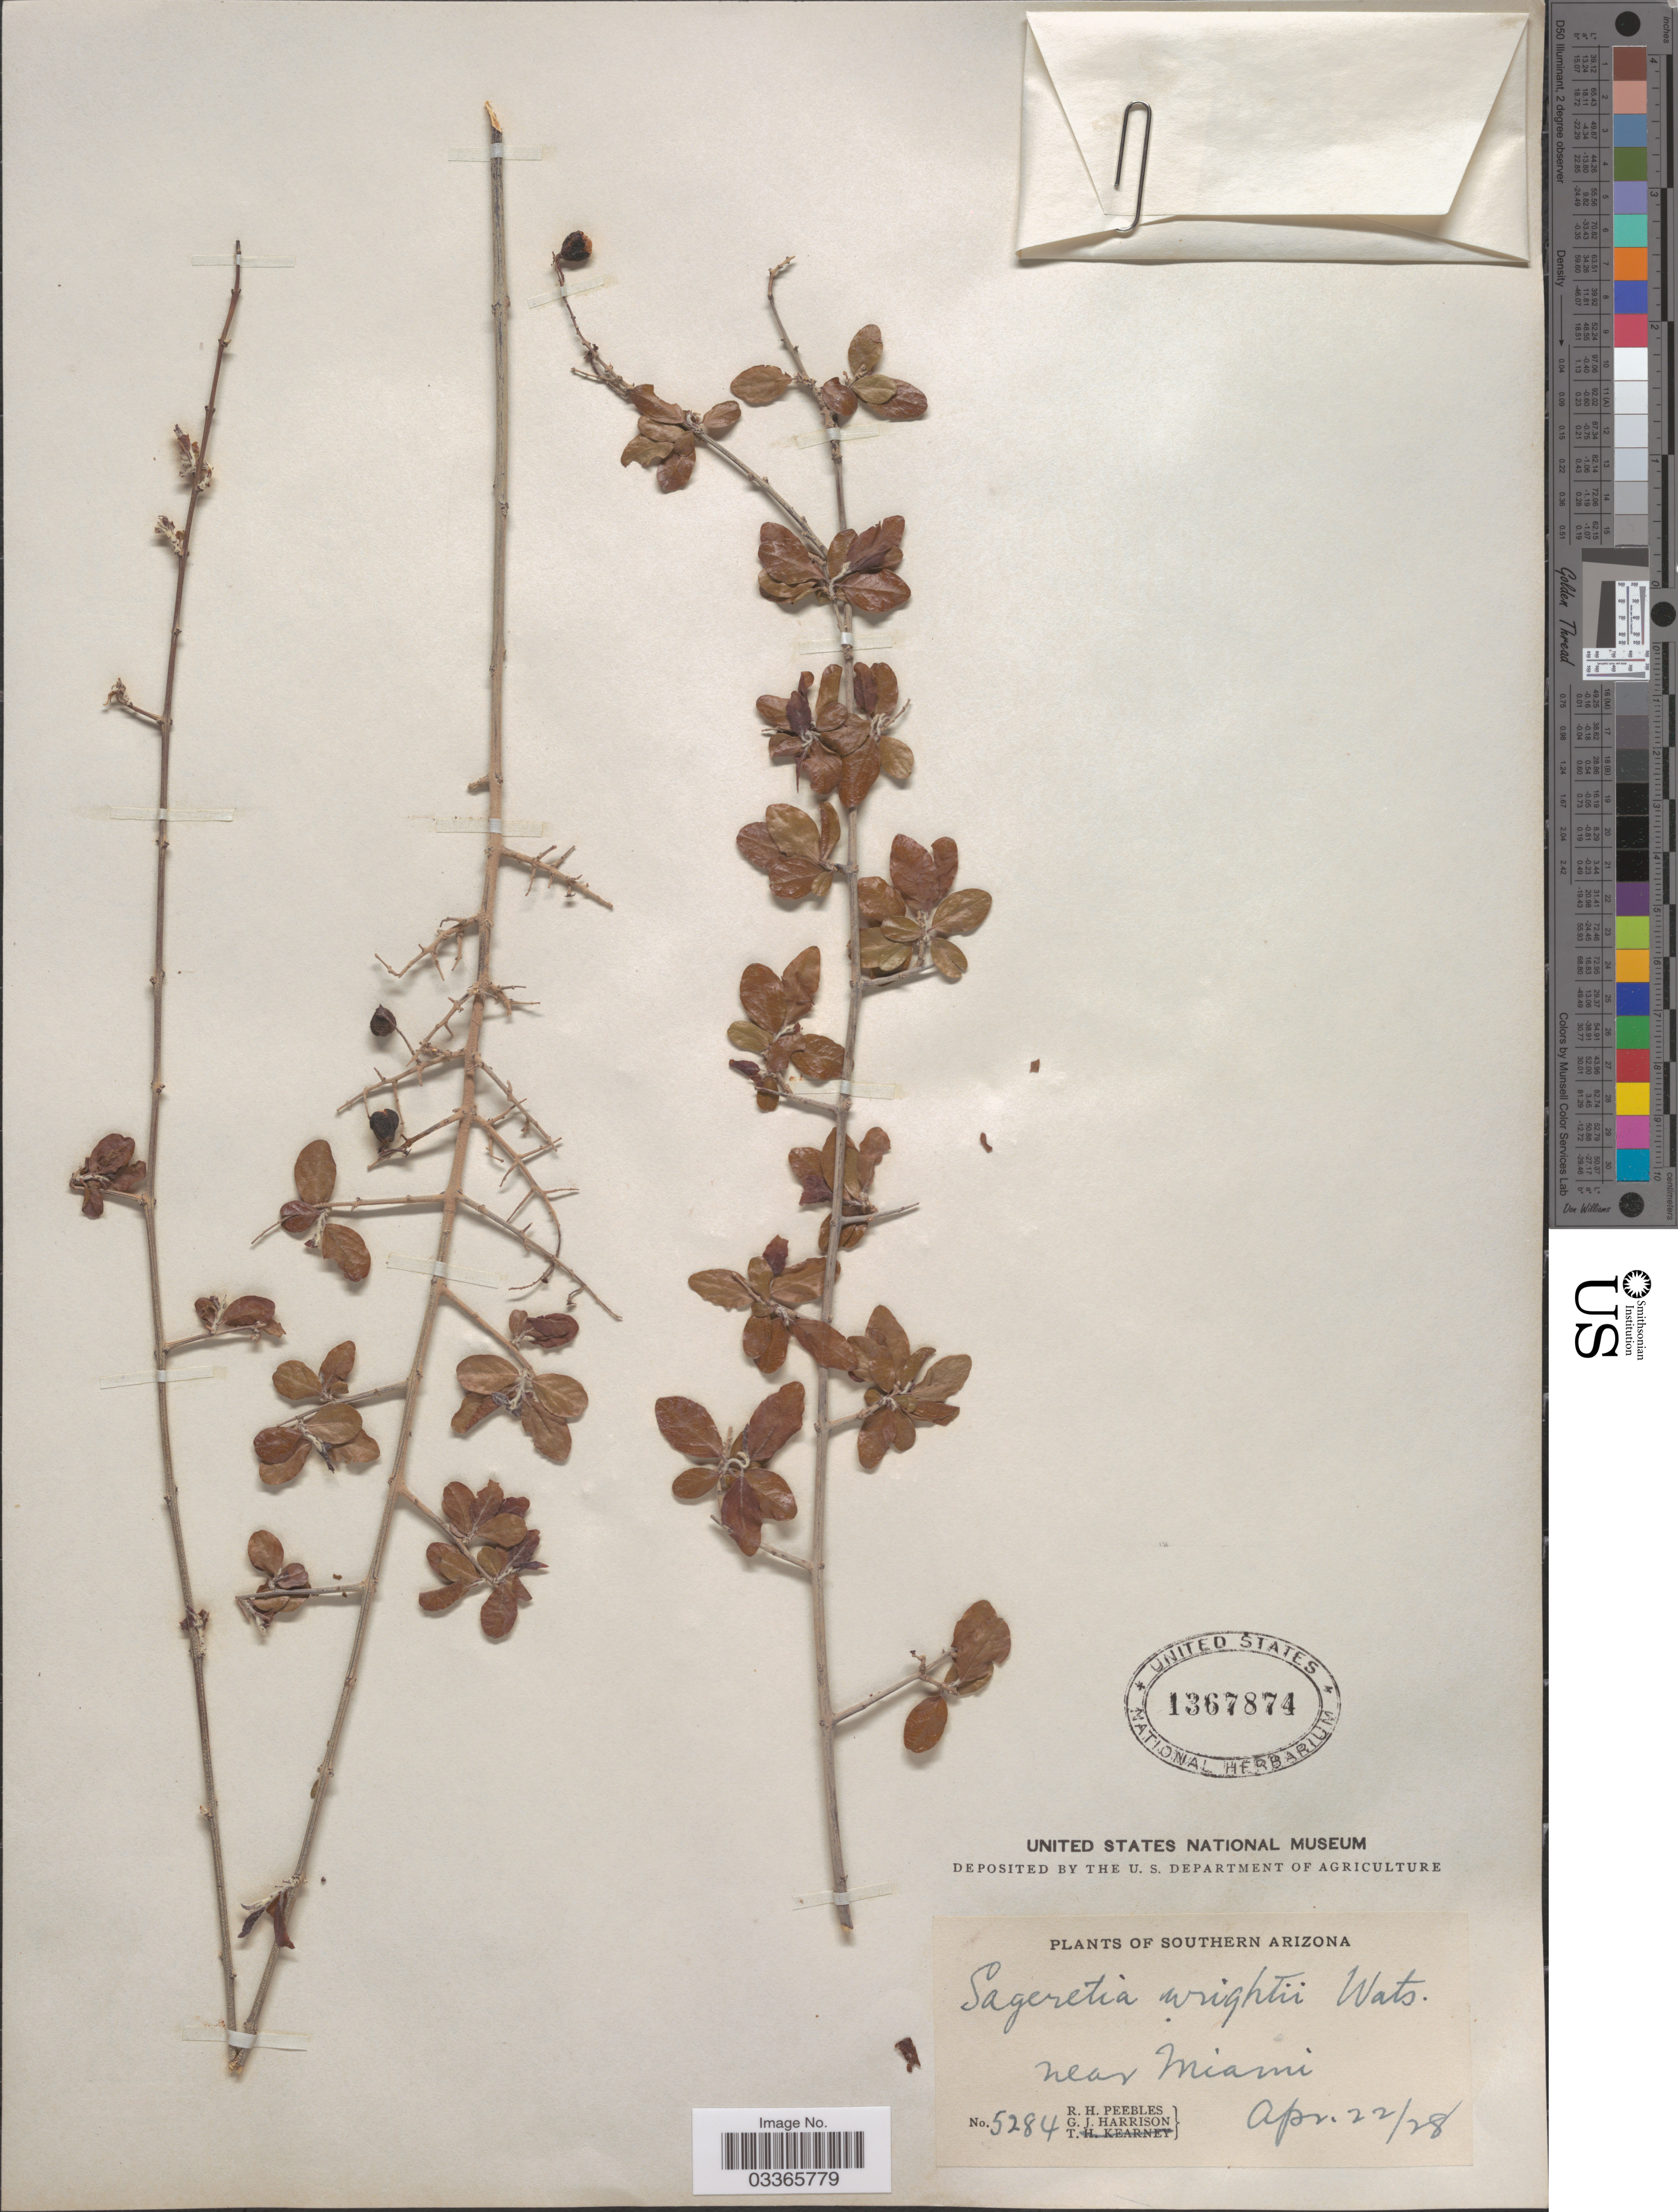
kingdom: Plantae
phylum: Tracheophyta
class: Magnoliopsida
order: Rosales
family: Rhamnaceae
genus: Sageretia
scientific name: Sageretia wrightii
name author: S. Watson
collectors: R. H. Peebles & G. J. Harrison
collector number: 5284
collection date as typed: Transcribed d/m/y: 22/4/28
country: United States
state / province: Arizona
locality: Southern Arizona. Near Miami.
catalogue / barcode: US 1367874